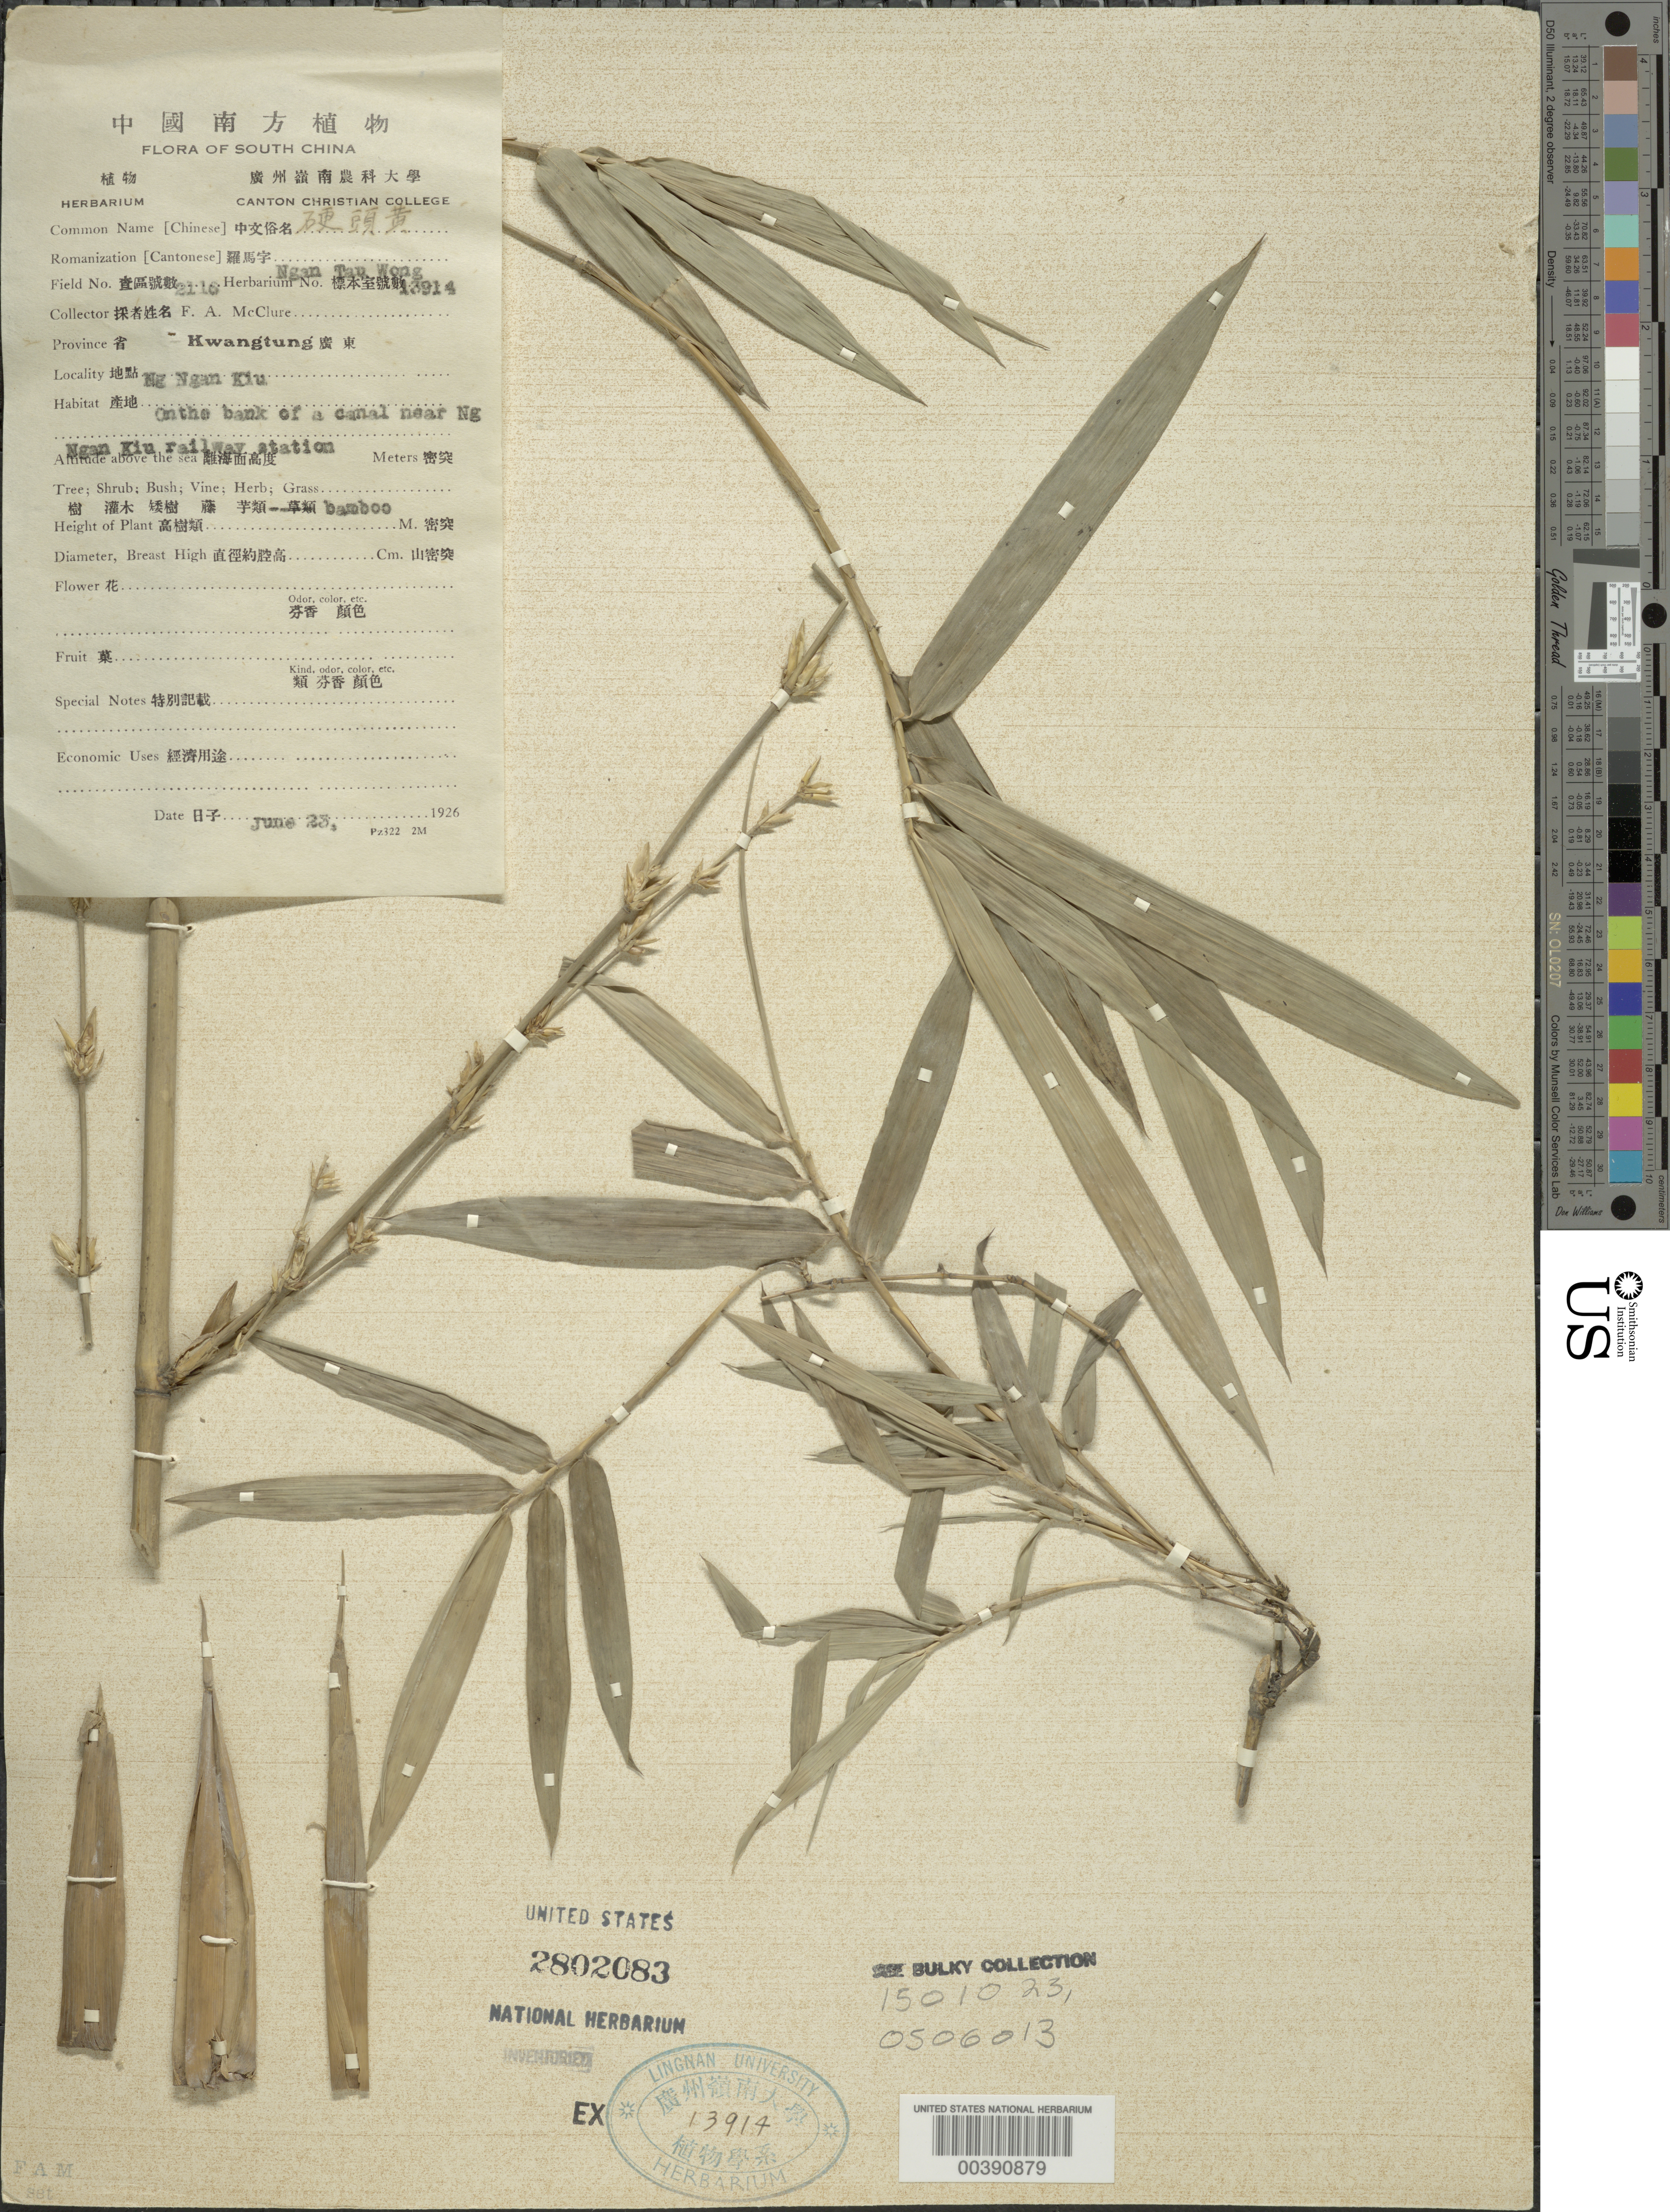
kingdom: Plantae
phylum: Tracheophyta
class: Liliopsida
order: Poales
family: Poaceae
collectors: F. A. McClure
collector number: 2116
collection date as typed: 23 Jun 1926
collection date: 1926-06-23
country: China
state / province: Guangdong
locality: Ng ngan kiu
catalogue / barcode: US 2802083